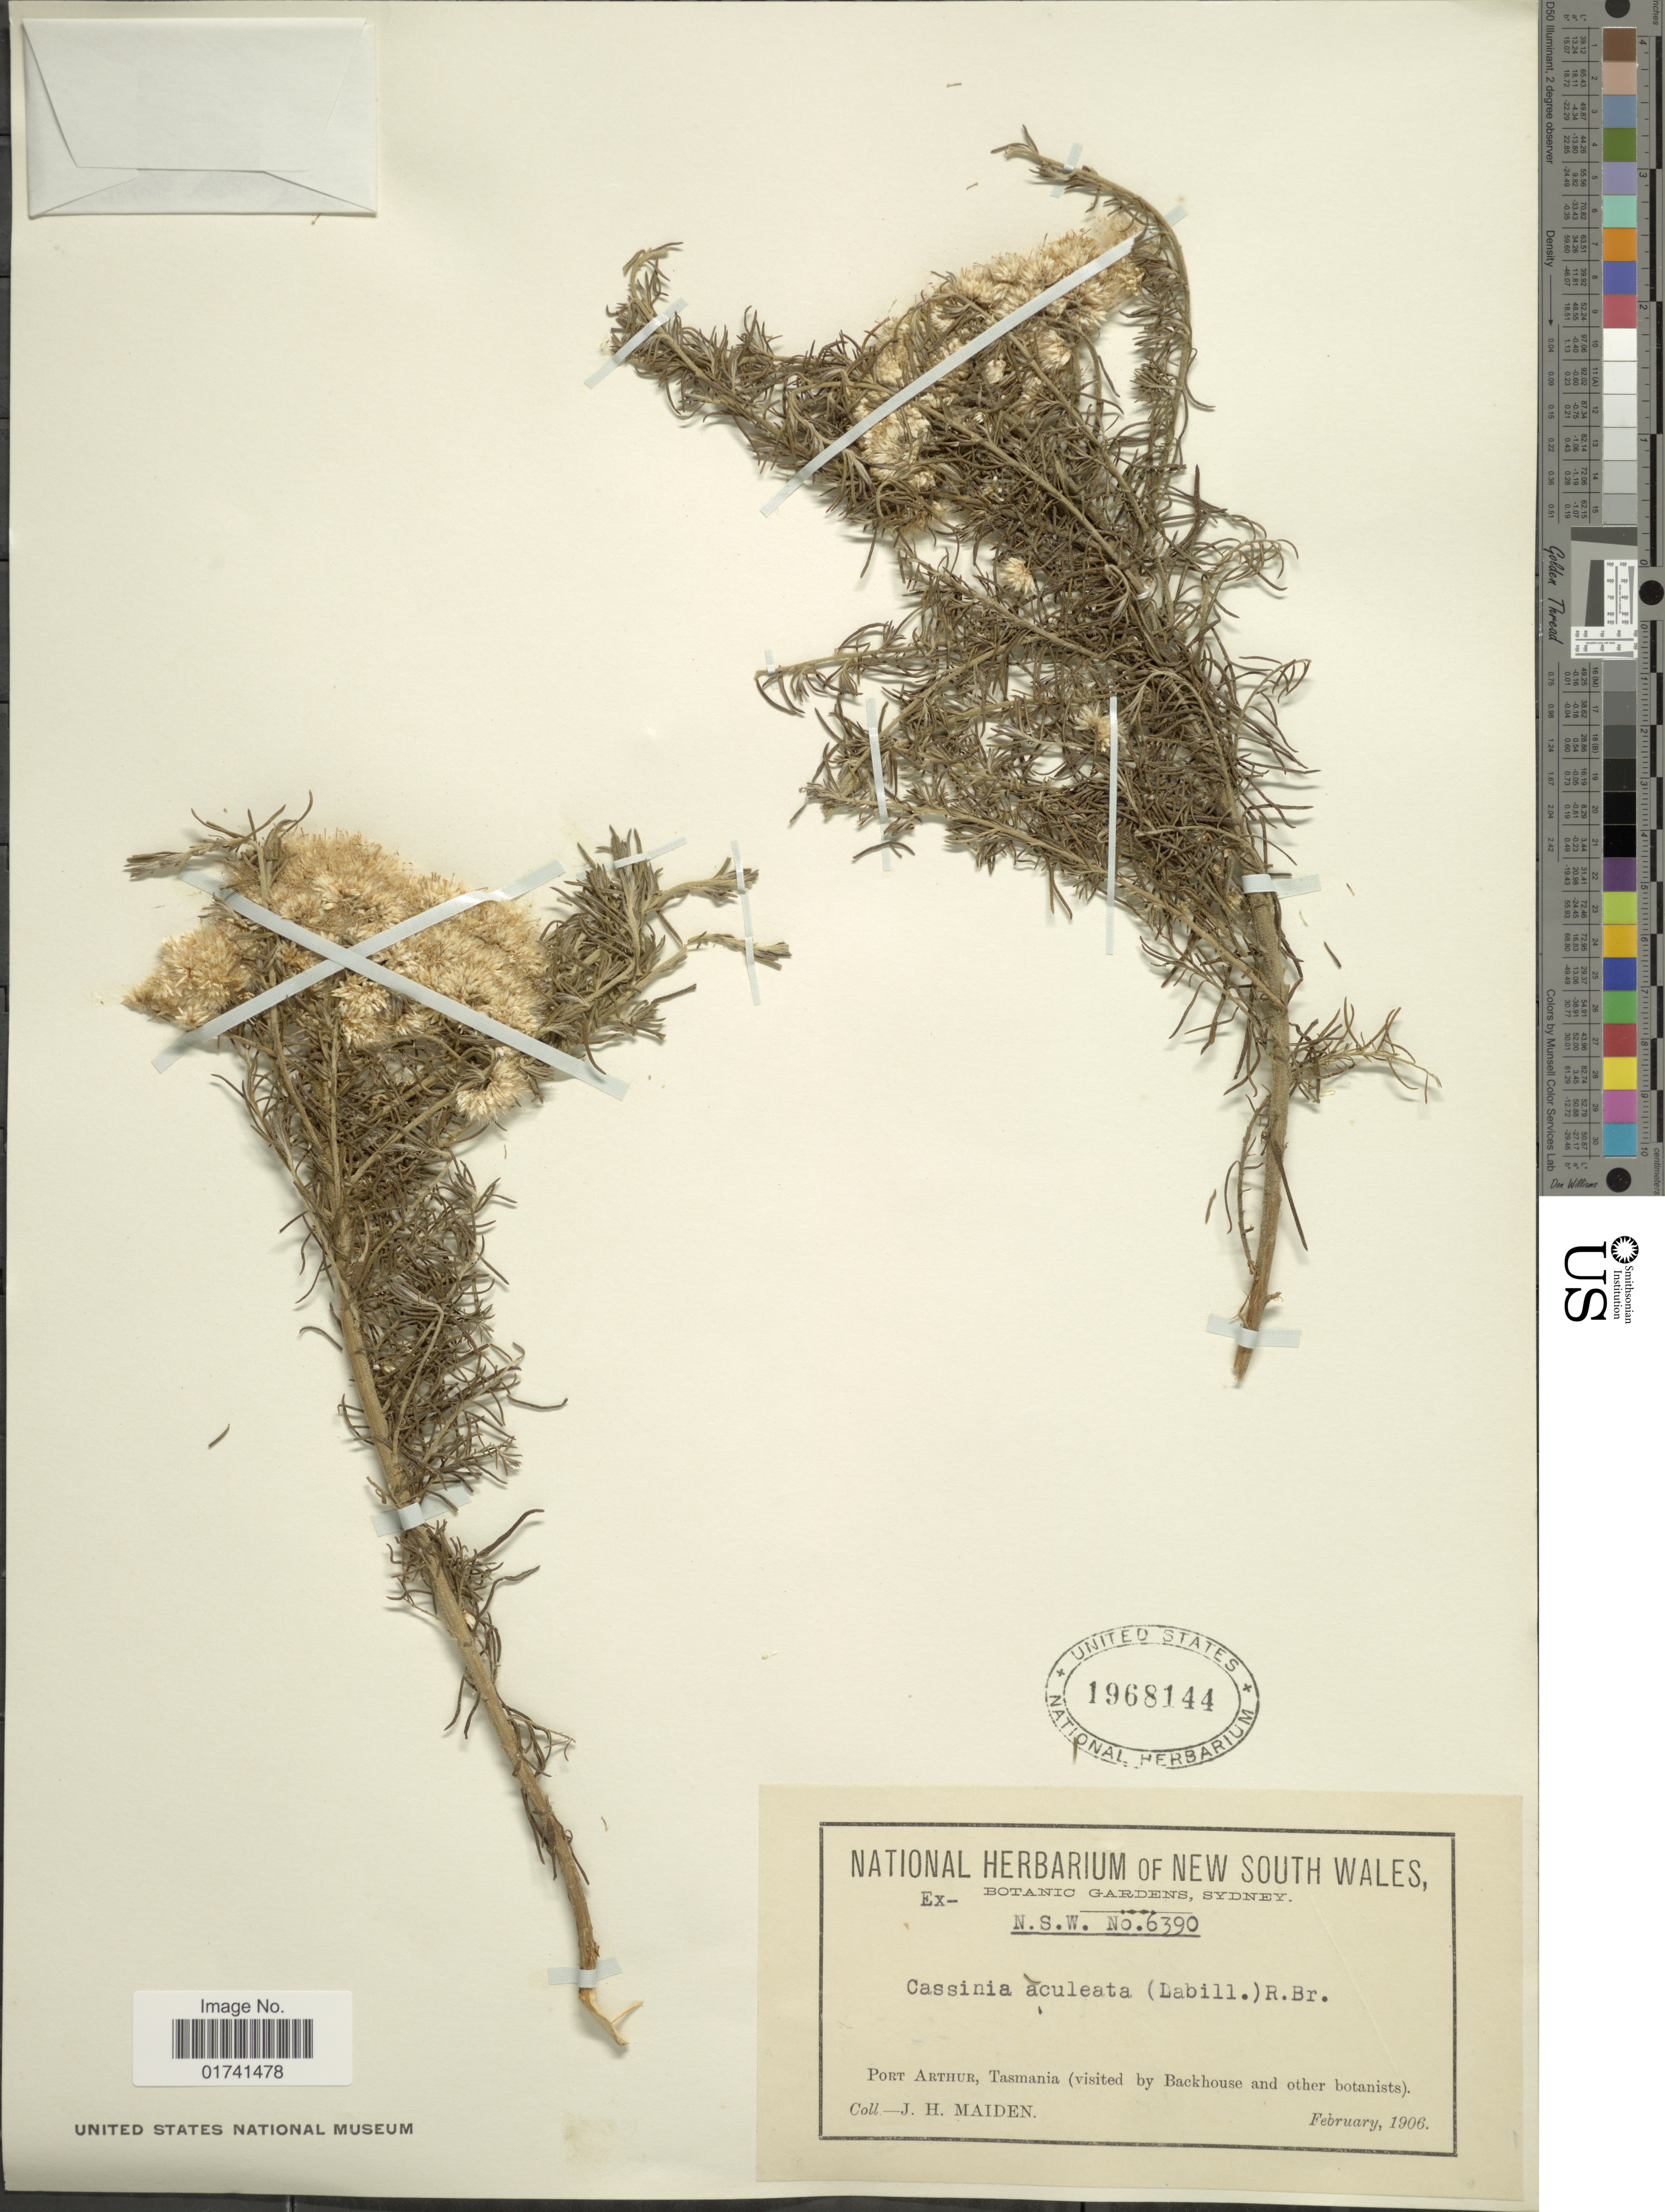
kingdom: Plantae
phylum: Tracheophyta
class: Magnoliopsida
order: Asterales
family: Asteraceae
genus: Cassinia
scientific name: Cassinia aculeata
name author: (Labill.) R. Br.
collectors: J. Maiden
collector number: N.S.W. 6390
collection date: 1906-02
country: Australia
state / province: Tasmania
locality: Port Arthur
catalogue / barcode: US 1968144